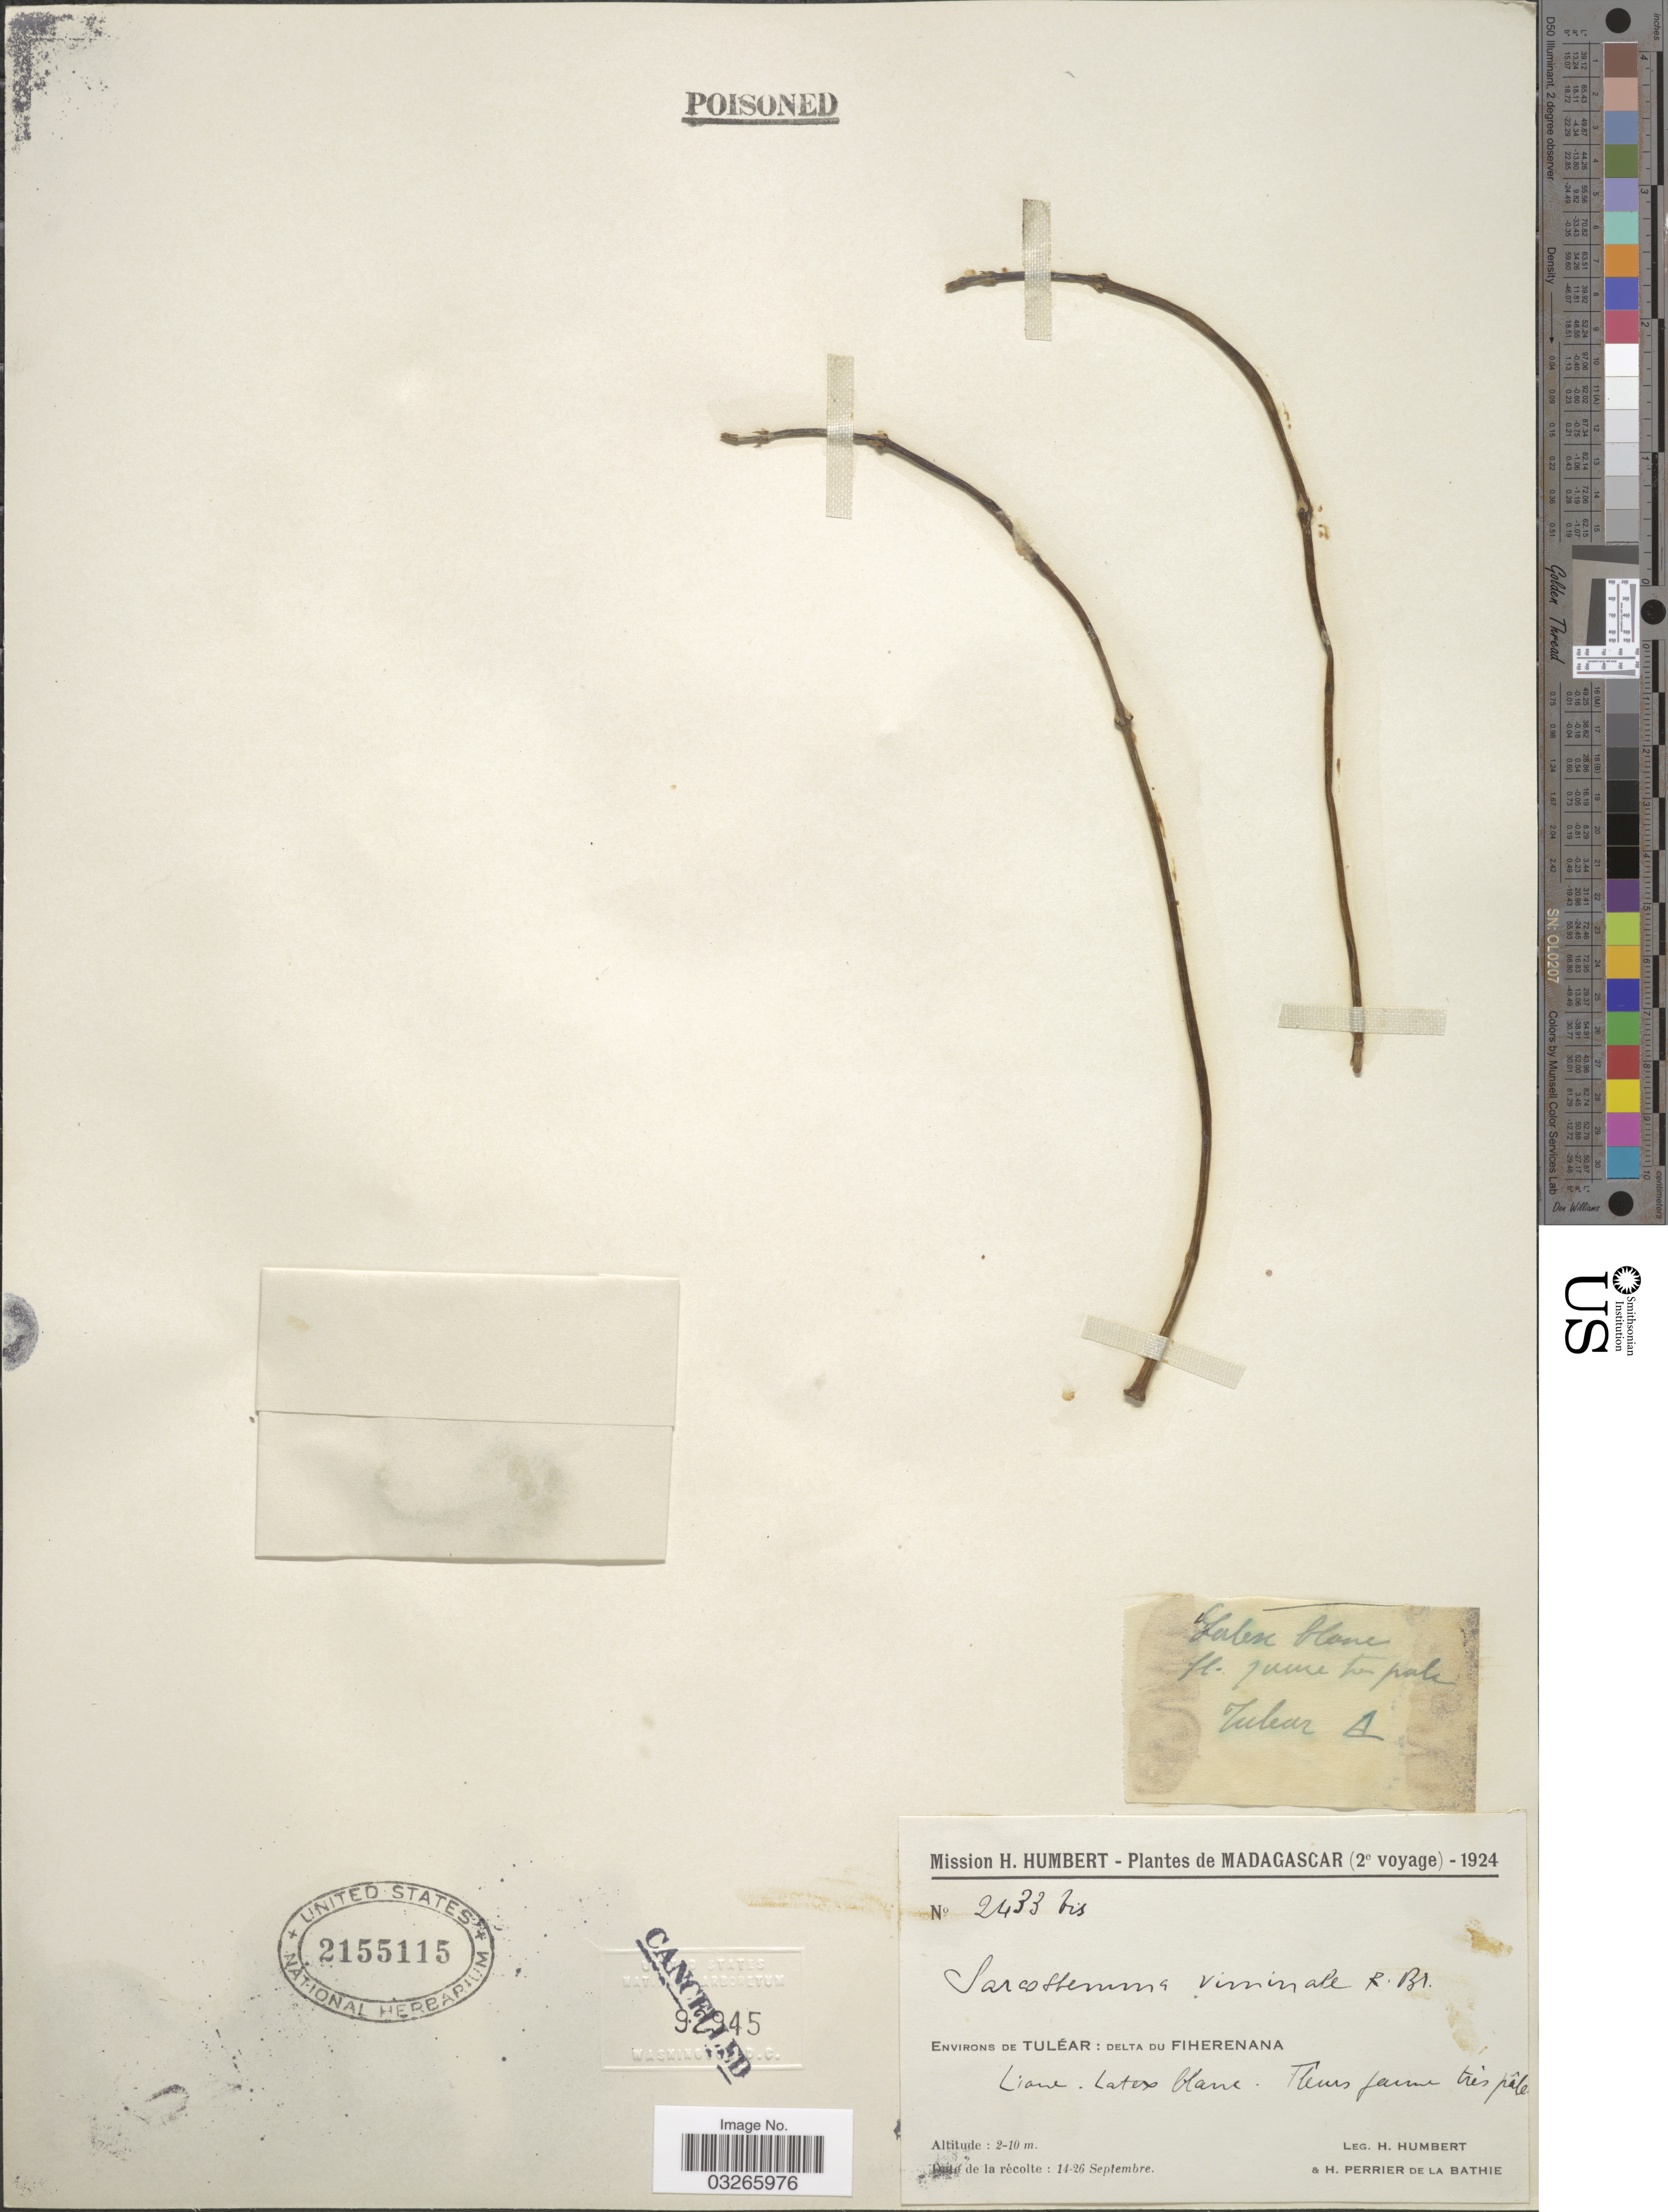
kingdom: Plantae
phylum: Tracheophyta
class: Magnoliopsida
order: Gentianales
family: Apocynaceae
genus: Sarcostemma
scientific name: Sarcostemma viminale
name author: (Linn) R. Br.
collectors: H. Humbert & H. Perrier de la Bâthie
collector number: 2433bis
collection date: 1924-09-14/1924-09-26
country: Madagascar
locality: Environs de Tuléar: delta du Fiherenana.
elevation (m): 2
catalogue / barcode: US 2155115